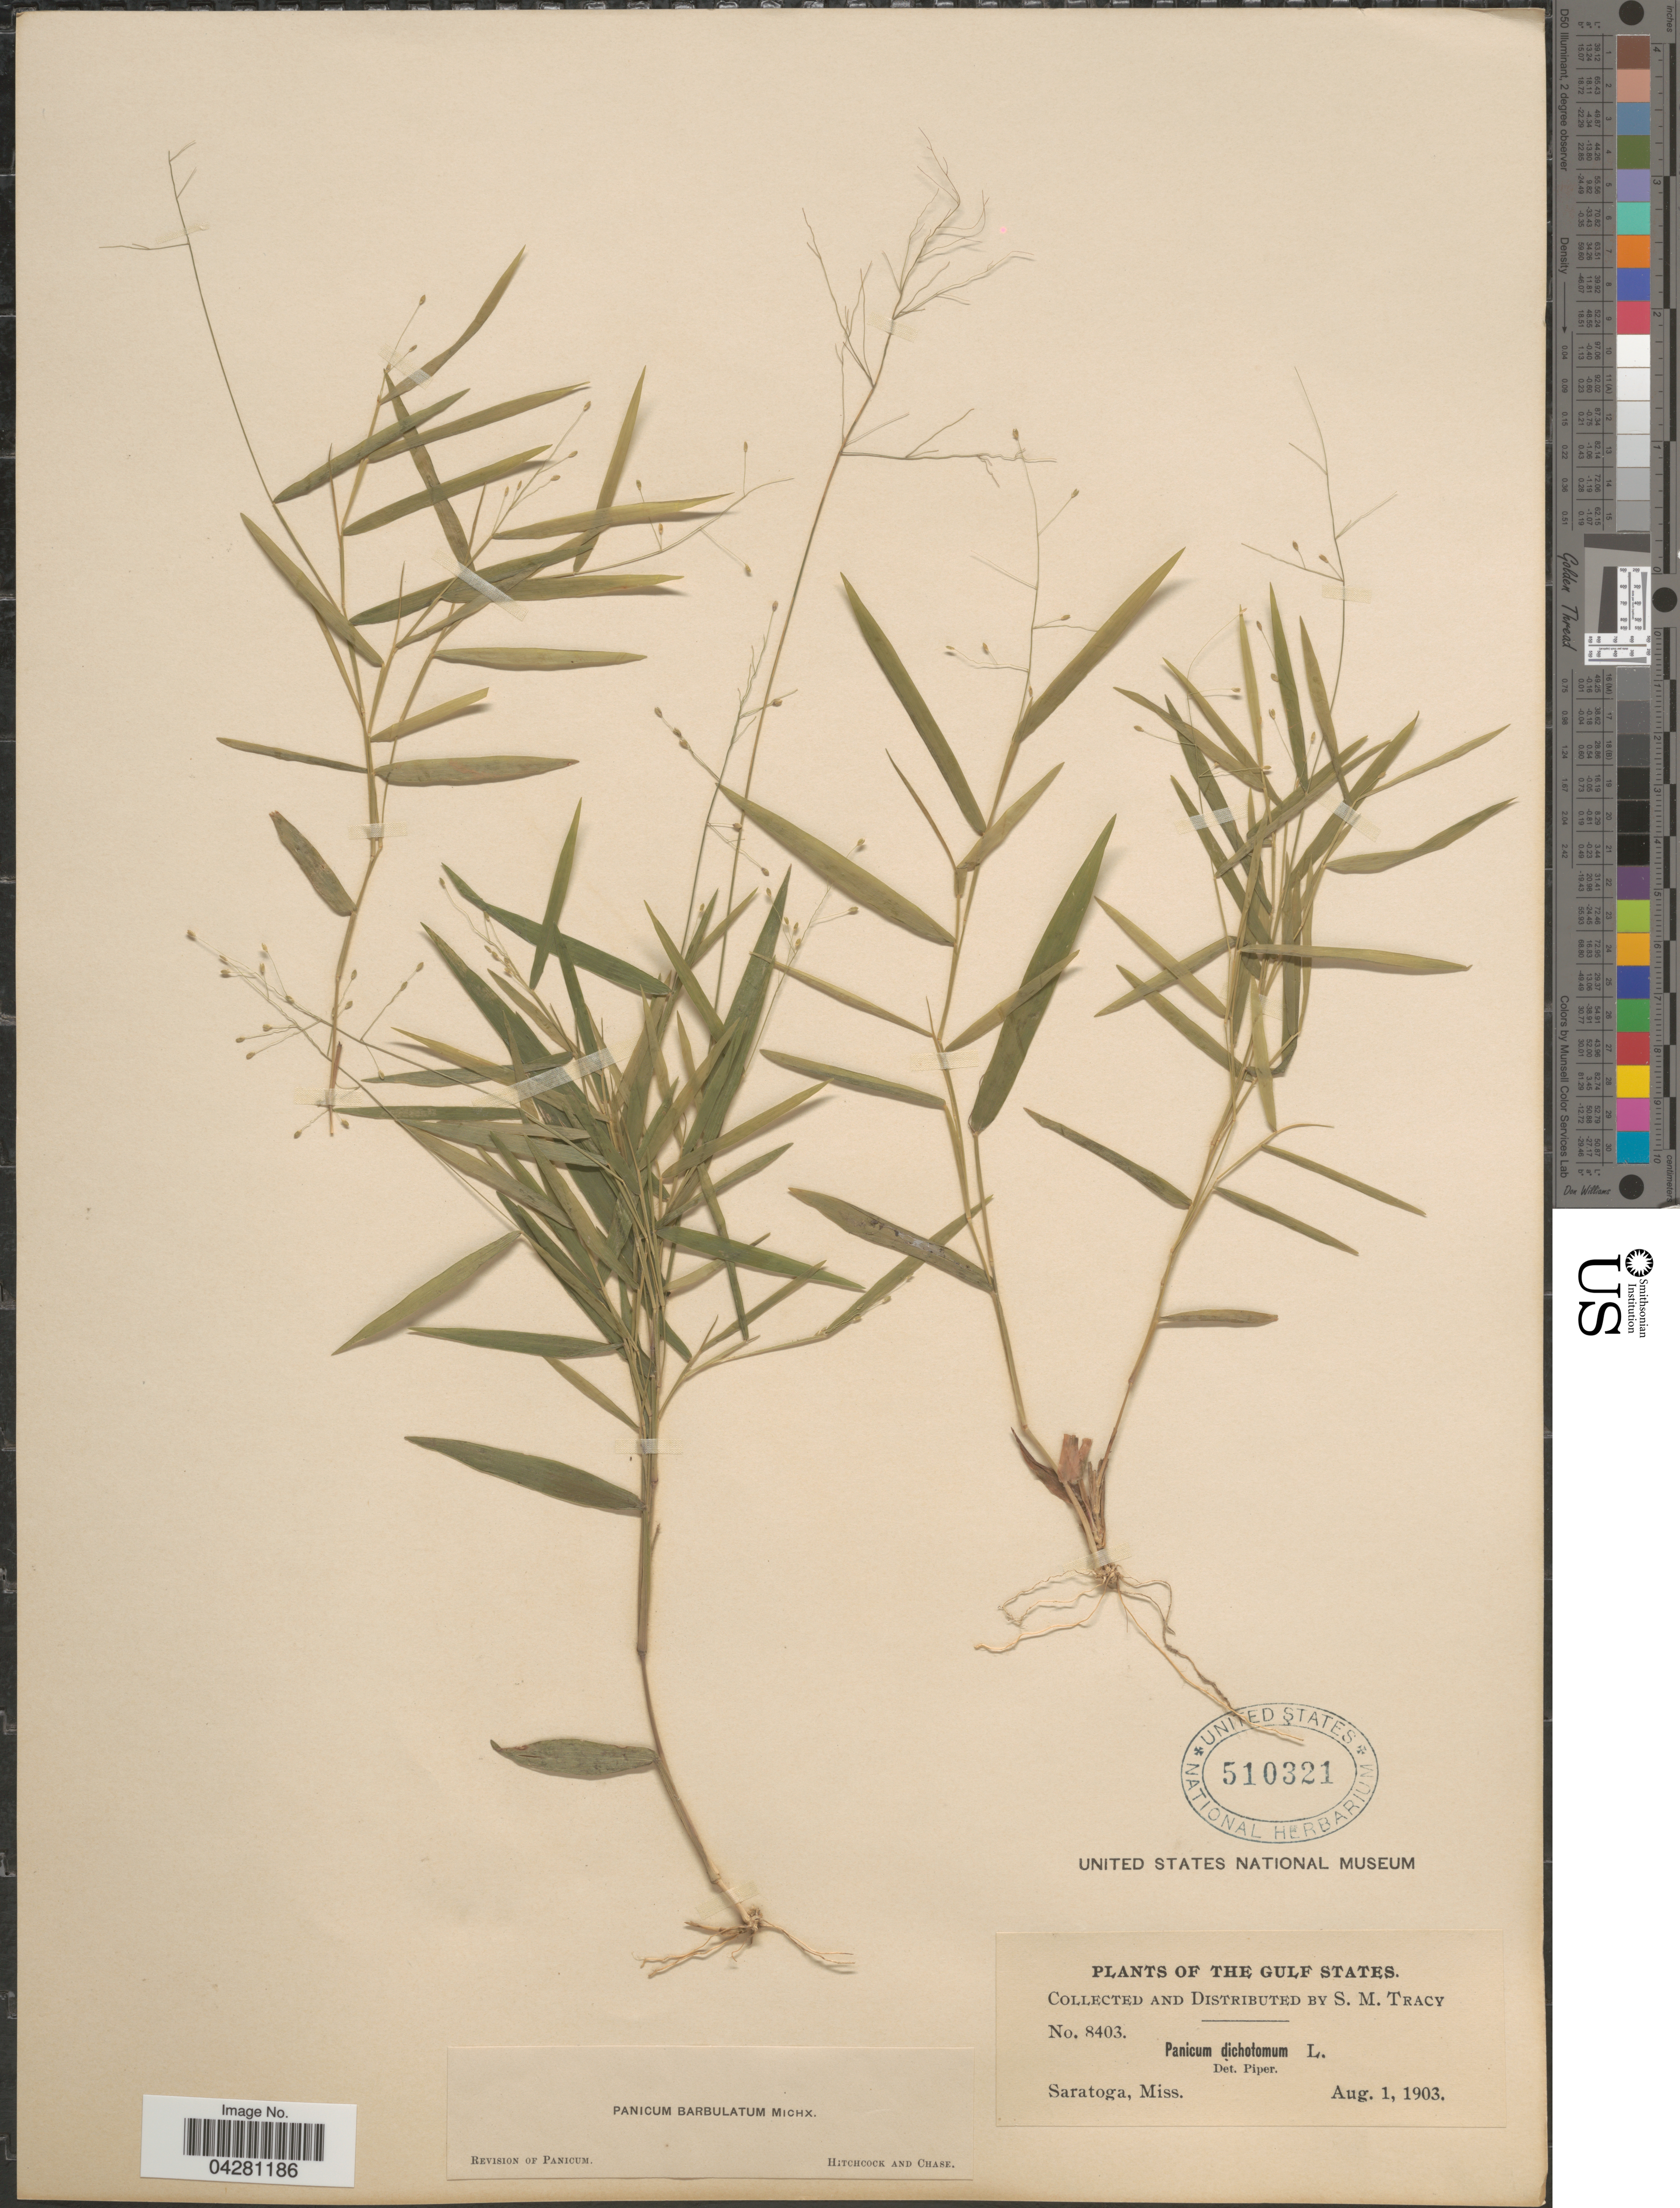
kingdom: Plantae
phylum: Tracheophyta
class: Liliopsida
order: Poales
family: Poaceae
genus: Dichanthelium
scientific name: Dichanthelium dichotomum var. dichotomum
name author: (L.) Gould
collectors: S. M. Tracy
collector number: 8403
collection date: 1903-08-01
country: United States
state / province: Mississippi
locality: The Gulf States. Saratoga.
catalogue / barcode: US 510321